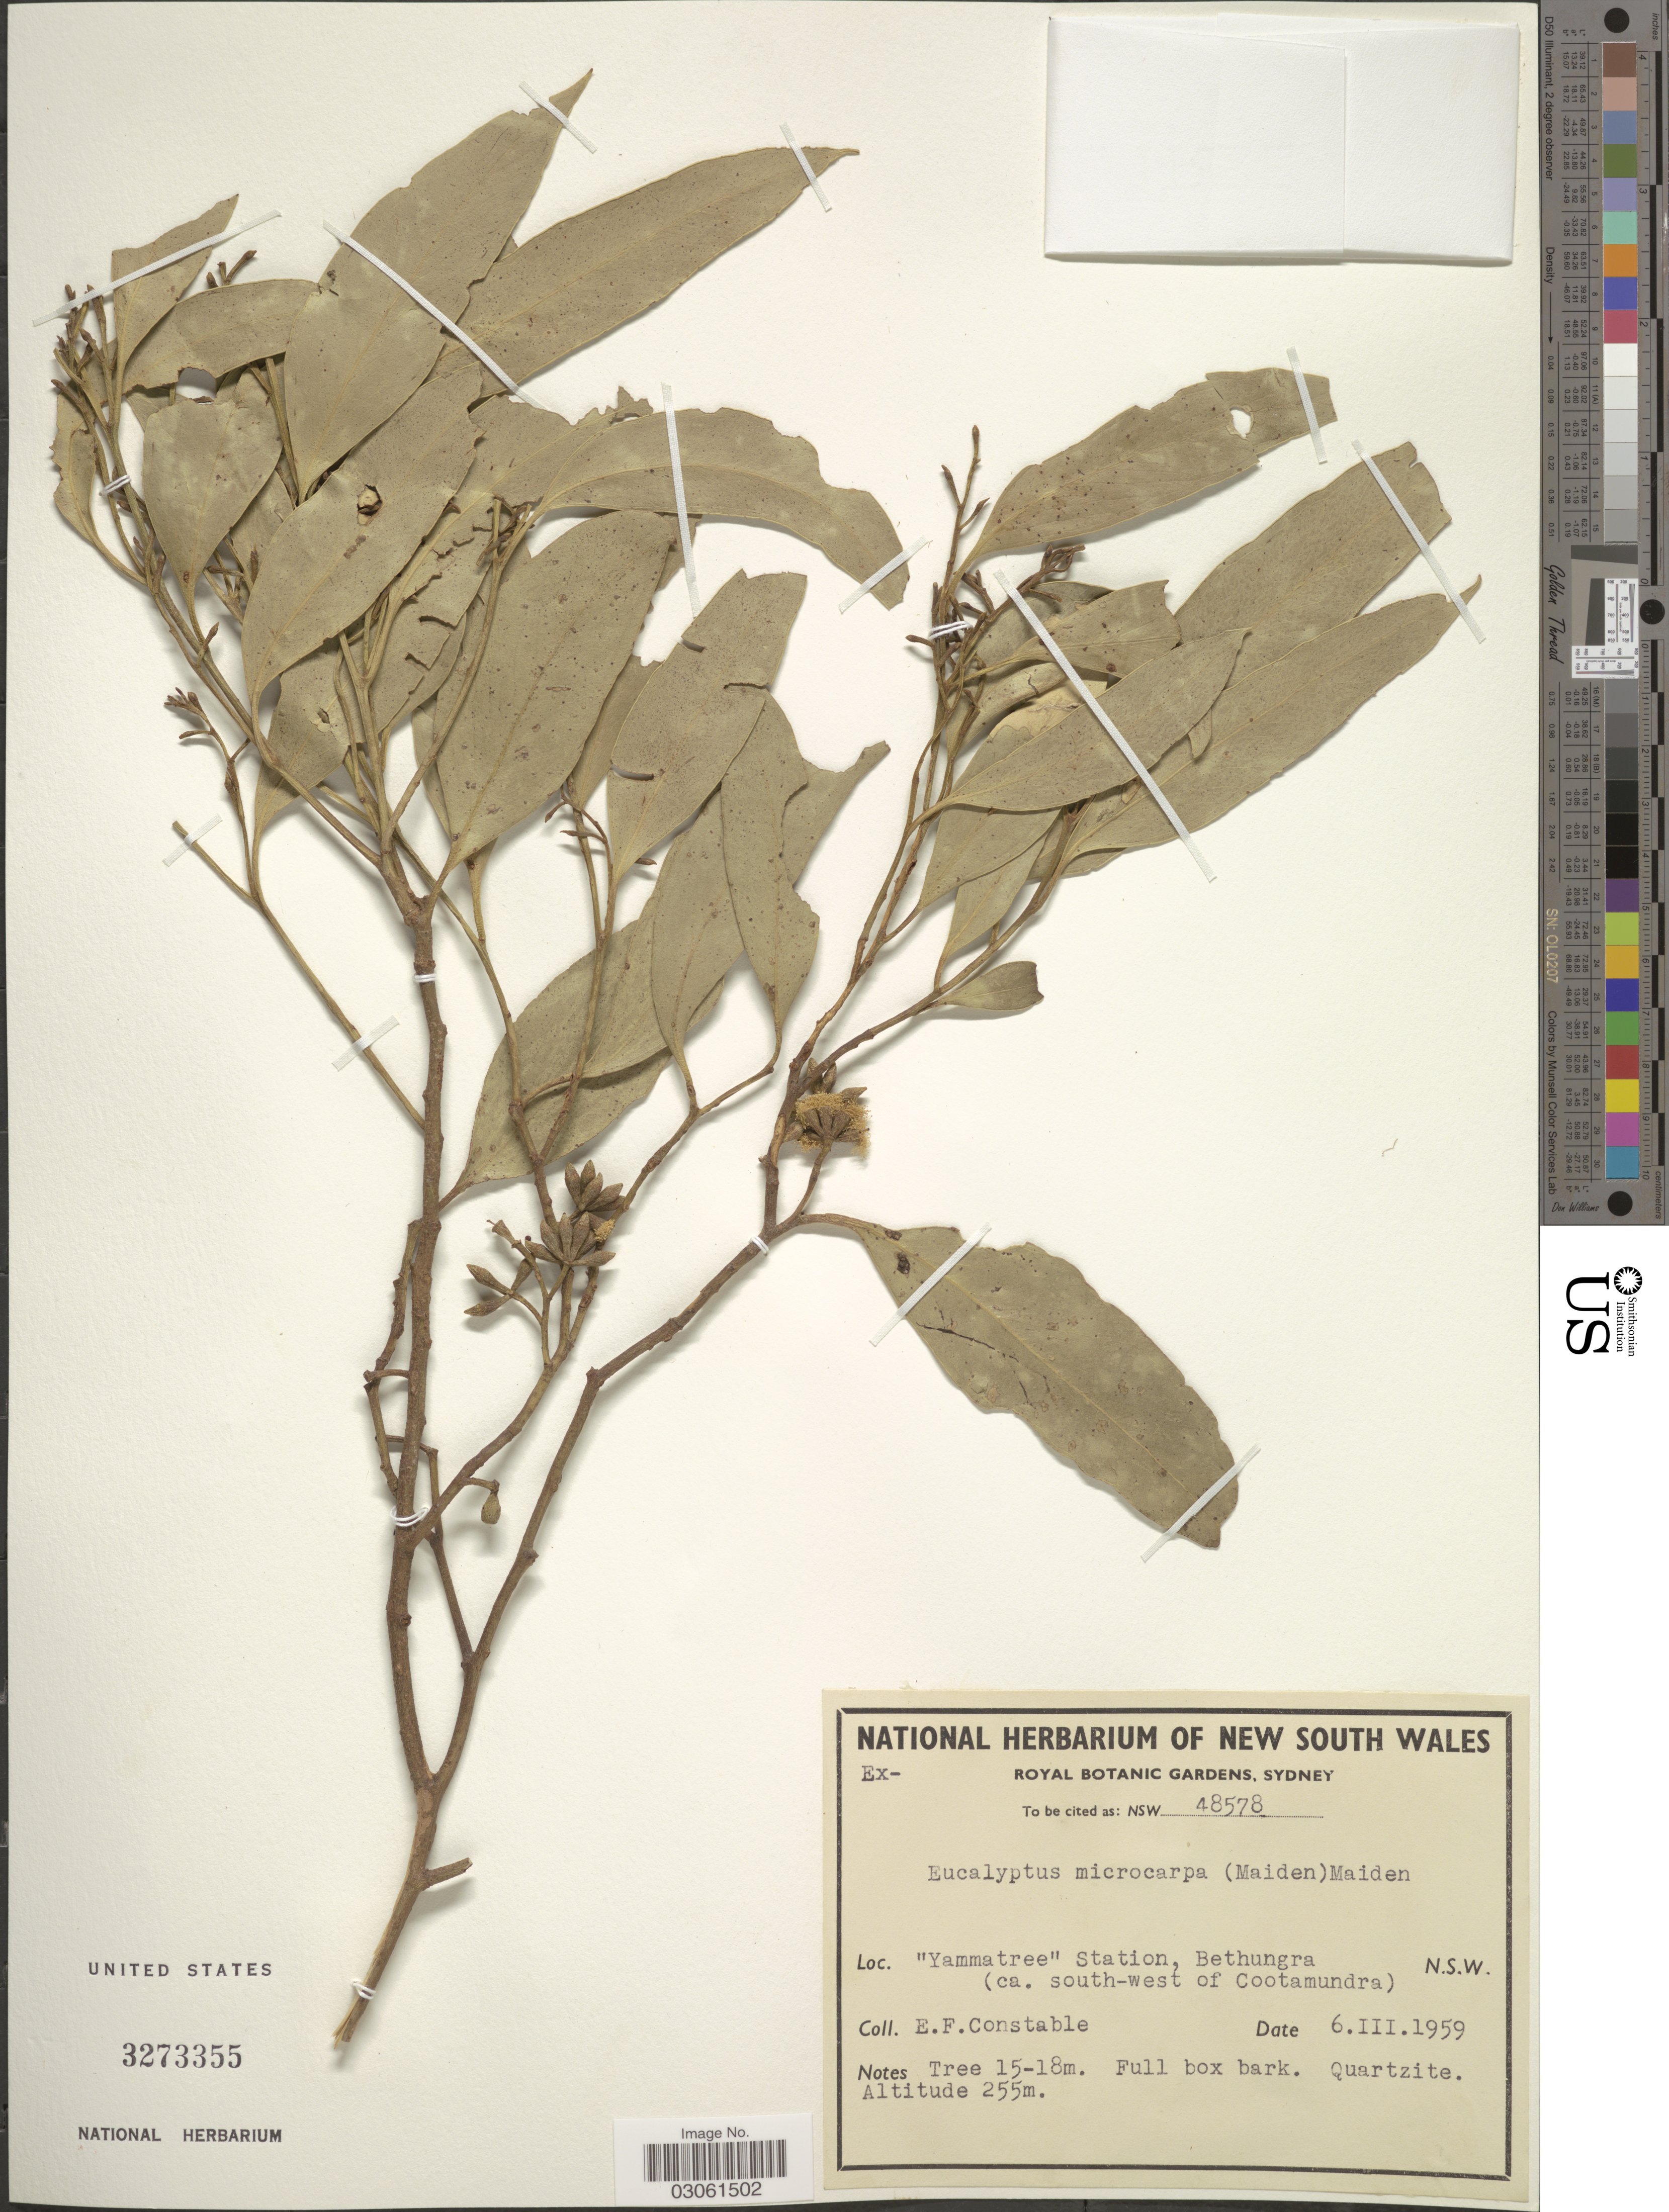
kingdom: Plantae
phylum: Tracheophyta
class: Magnoliopsida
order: Myrtales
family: Myrtaceae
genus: Eucalyptus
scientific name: Eucalyptus microcarpa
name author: (Maiden) Maiden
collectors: E. F. Constable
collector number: NSW48578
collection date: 1959-03-06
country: Australia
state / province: New South Wales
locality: Yammatree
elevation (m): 255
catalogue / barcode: US 3273355